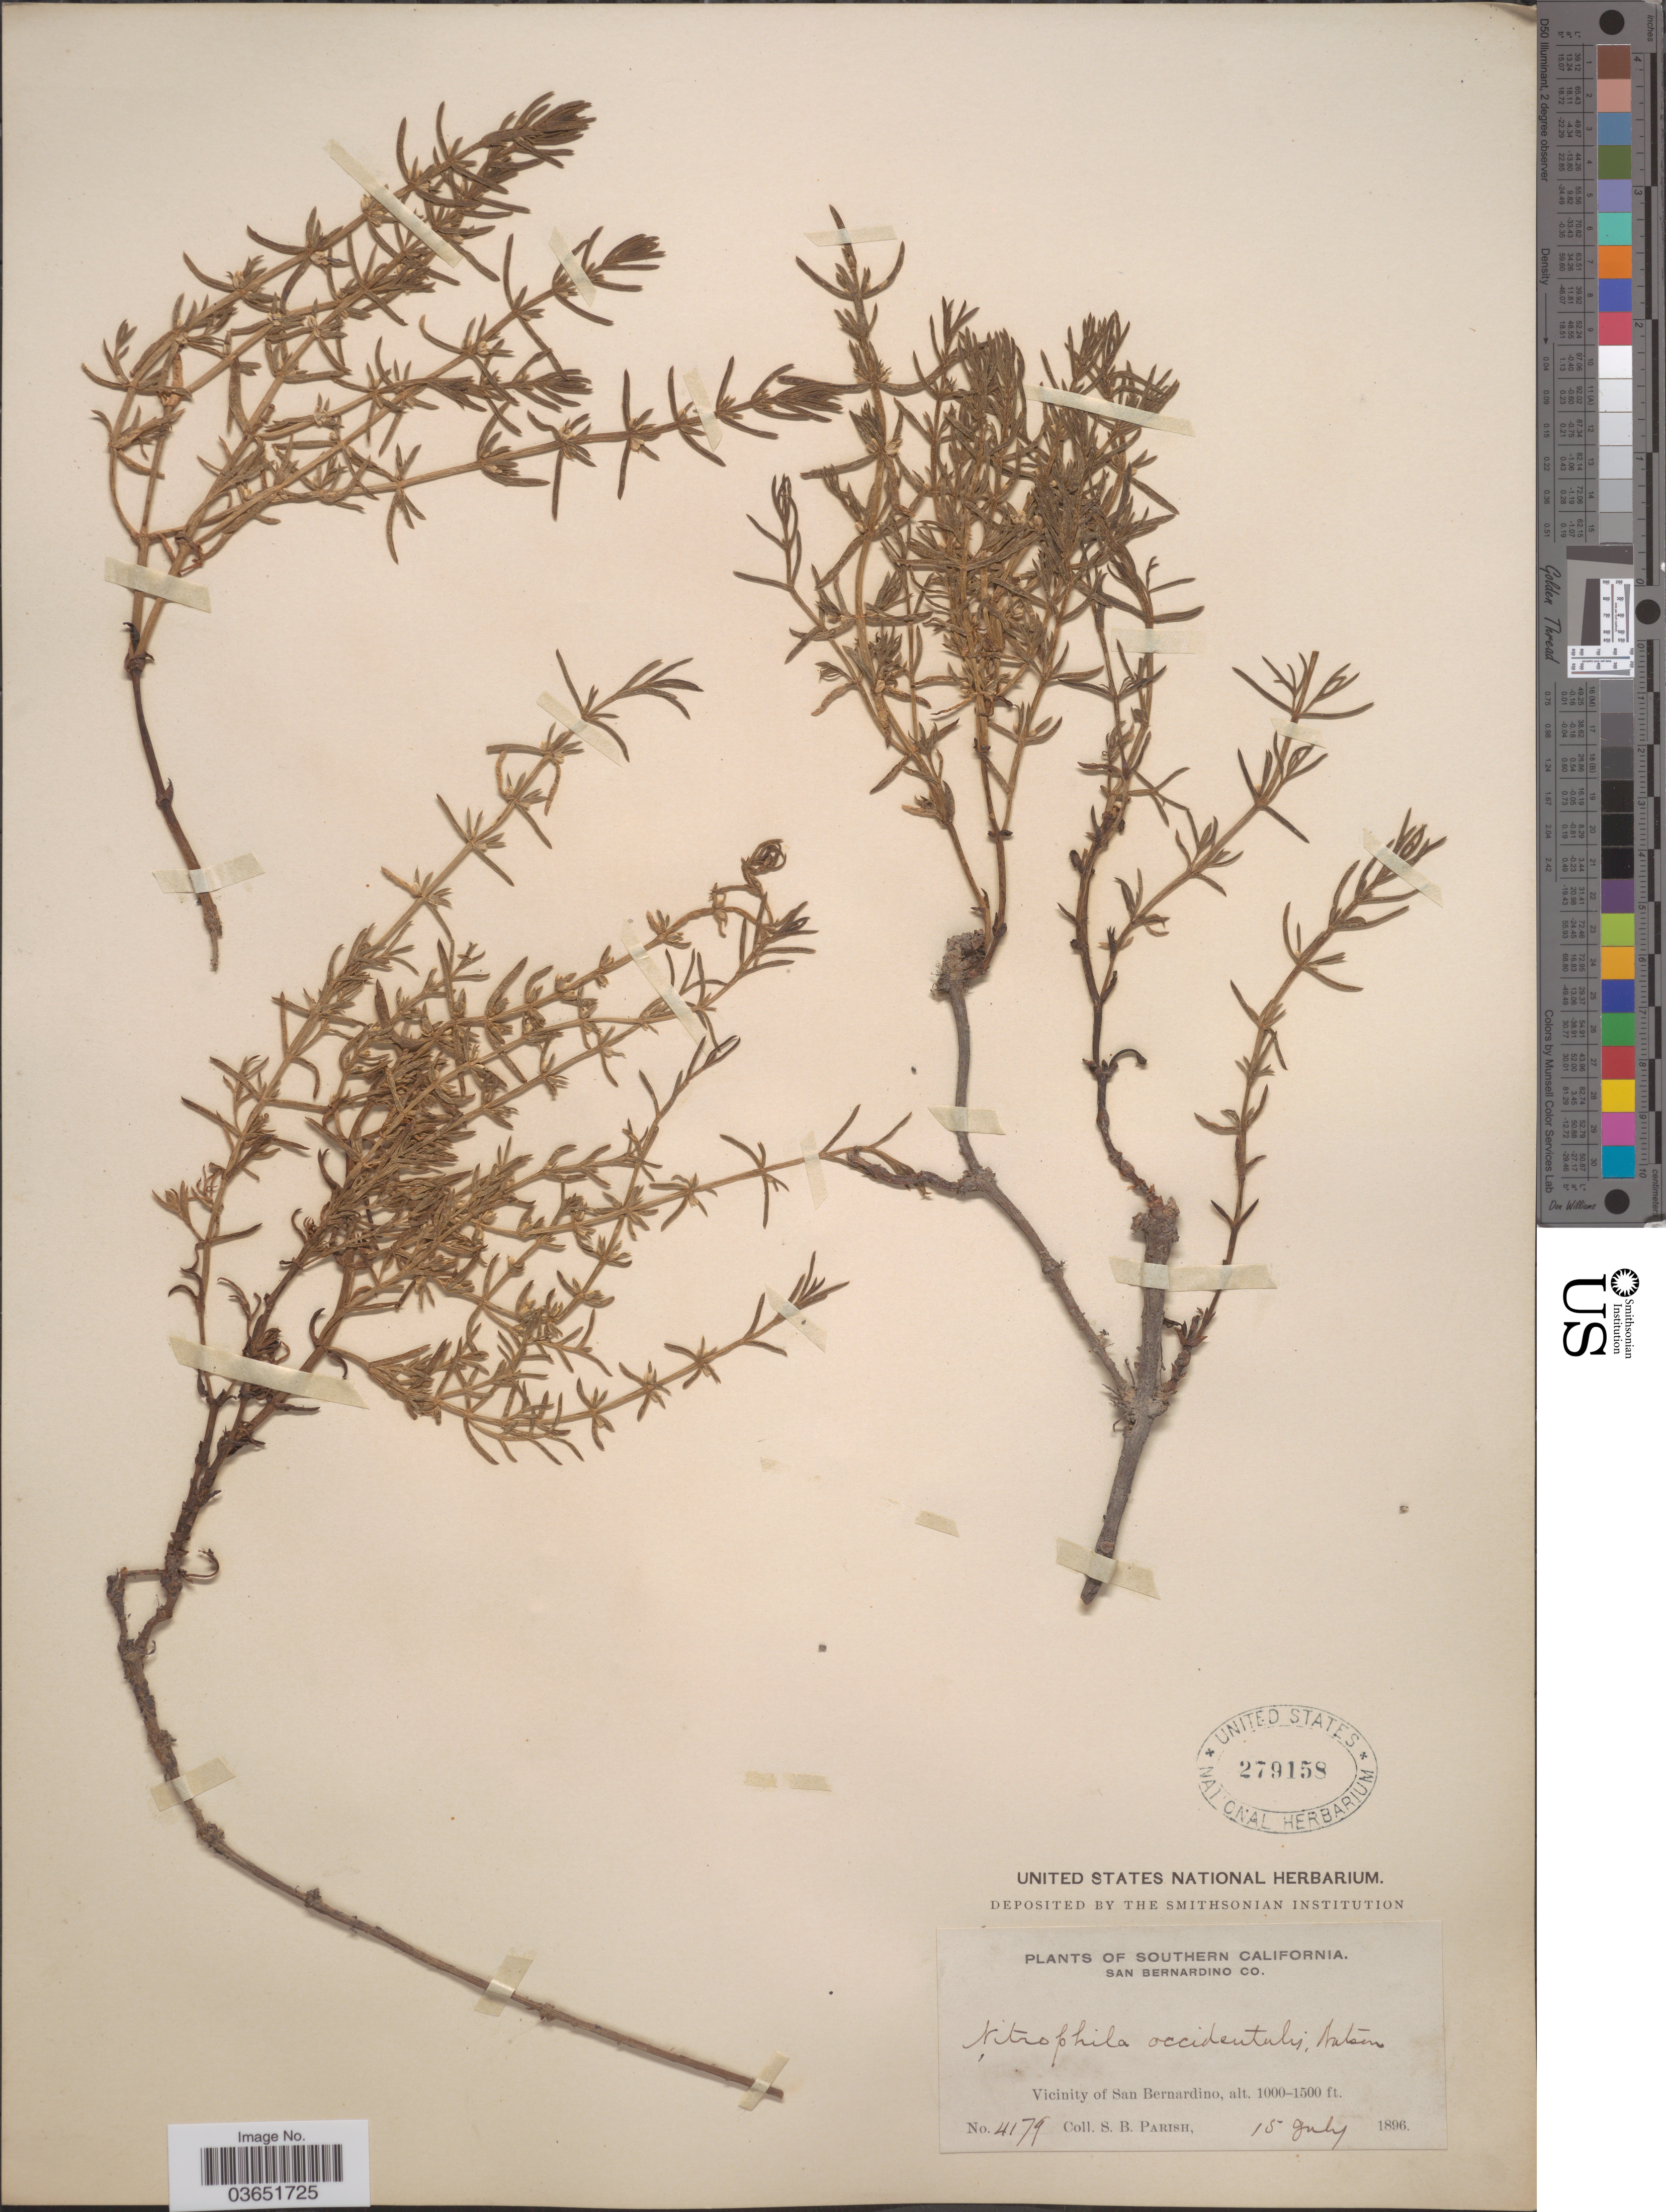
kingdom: Plantae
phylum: Tracheophyta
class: Magnoliopsida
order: Caryophyllales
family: Amaranthaceae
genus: Nitrophila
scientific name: Nitrophila occidentalis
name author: (Moq.) S. Watson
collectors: S. B. Parish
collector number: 4179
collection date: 1896-07-15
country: United States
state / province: California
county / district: San Bernardino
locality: Southern California. San Bernardino Co. Vicinity of San Bernardino.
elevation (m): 305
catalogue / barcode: US 279158